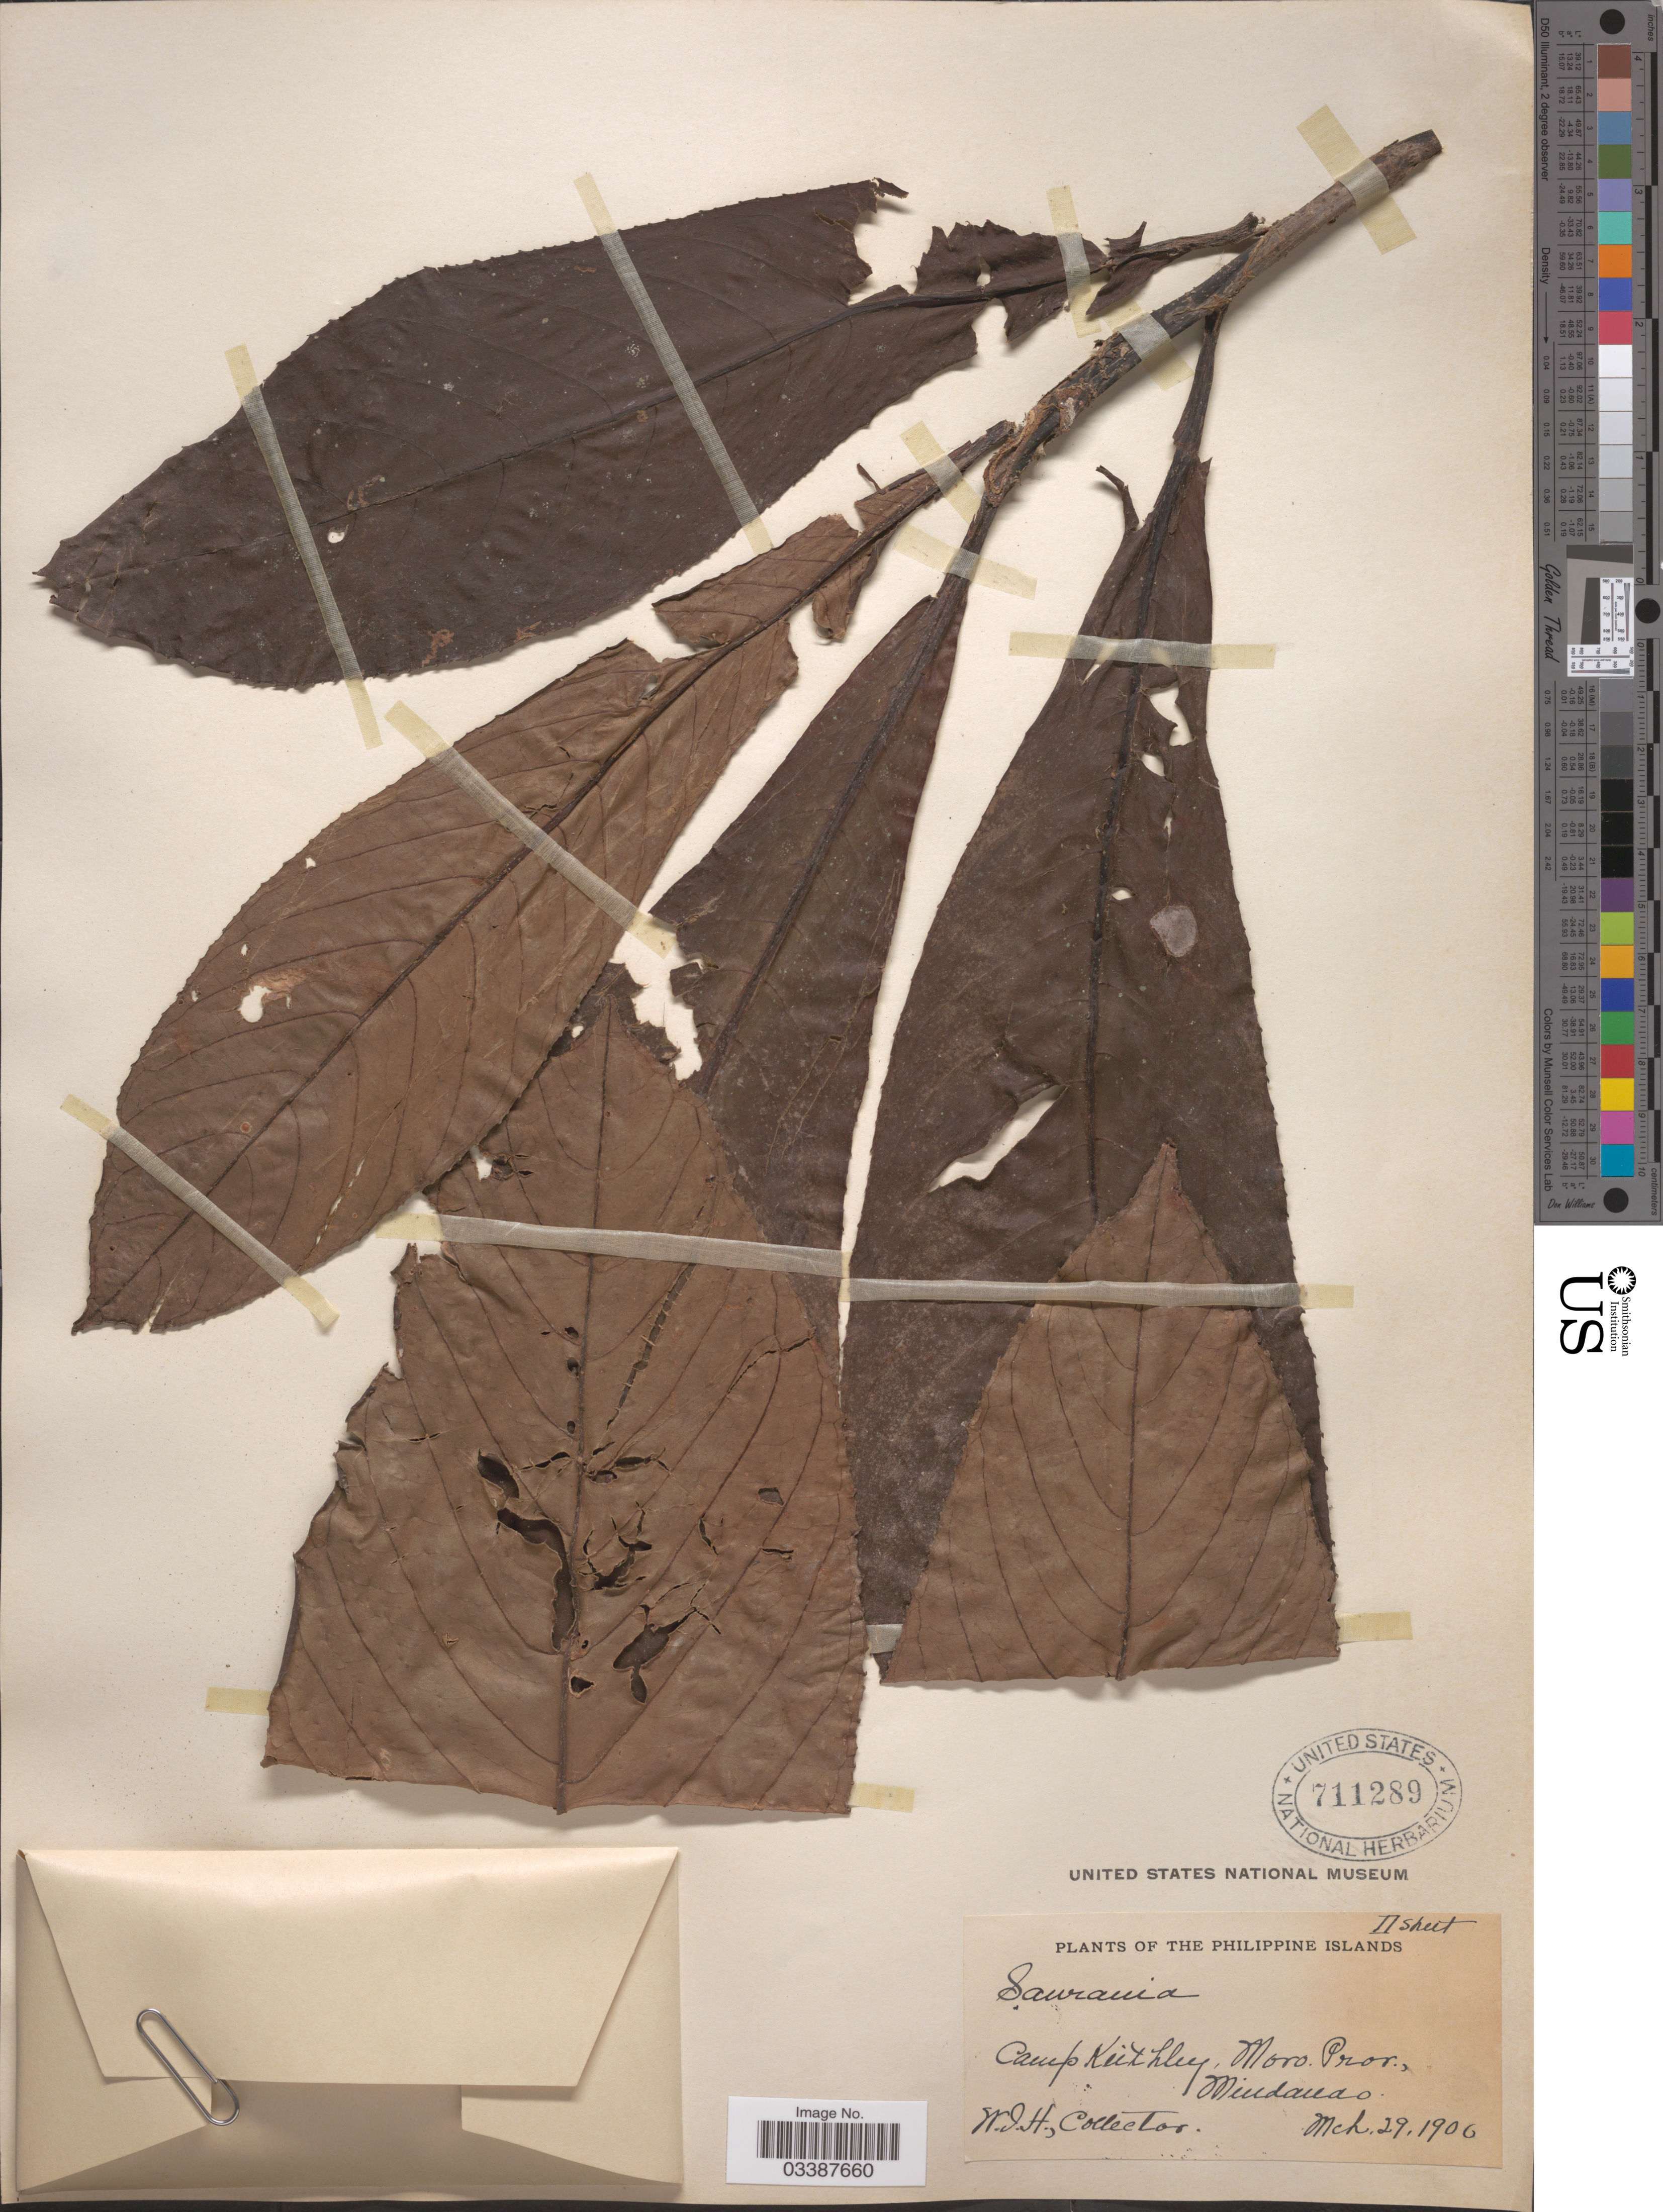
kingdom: Plantae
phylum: Tracheophyta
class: Magnoliopsida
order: Ericales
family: Actinidiaceae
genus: Saurauia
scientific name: Saurauia sp.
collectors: N. J. A.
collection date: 1906-03-29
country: Philippines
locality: Camp Keithley, Moro Prov., Mindanao.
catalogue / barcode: US 711289